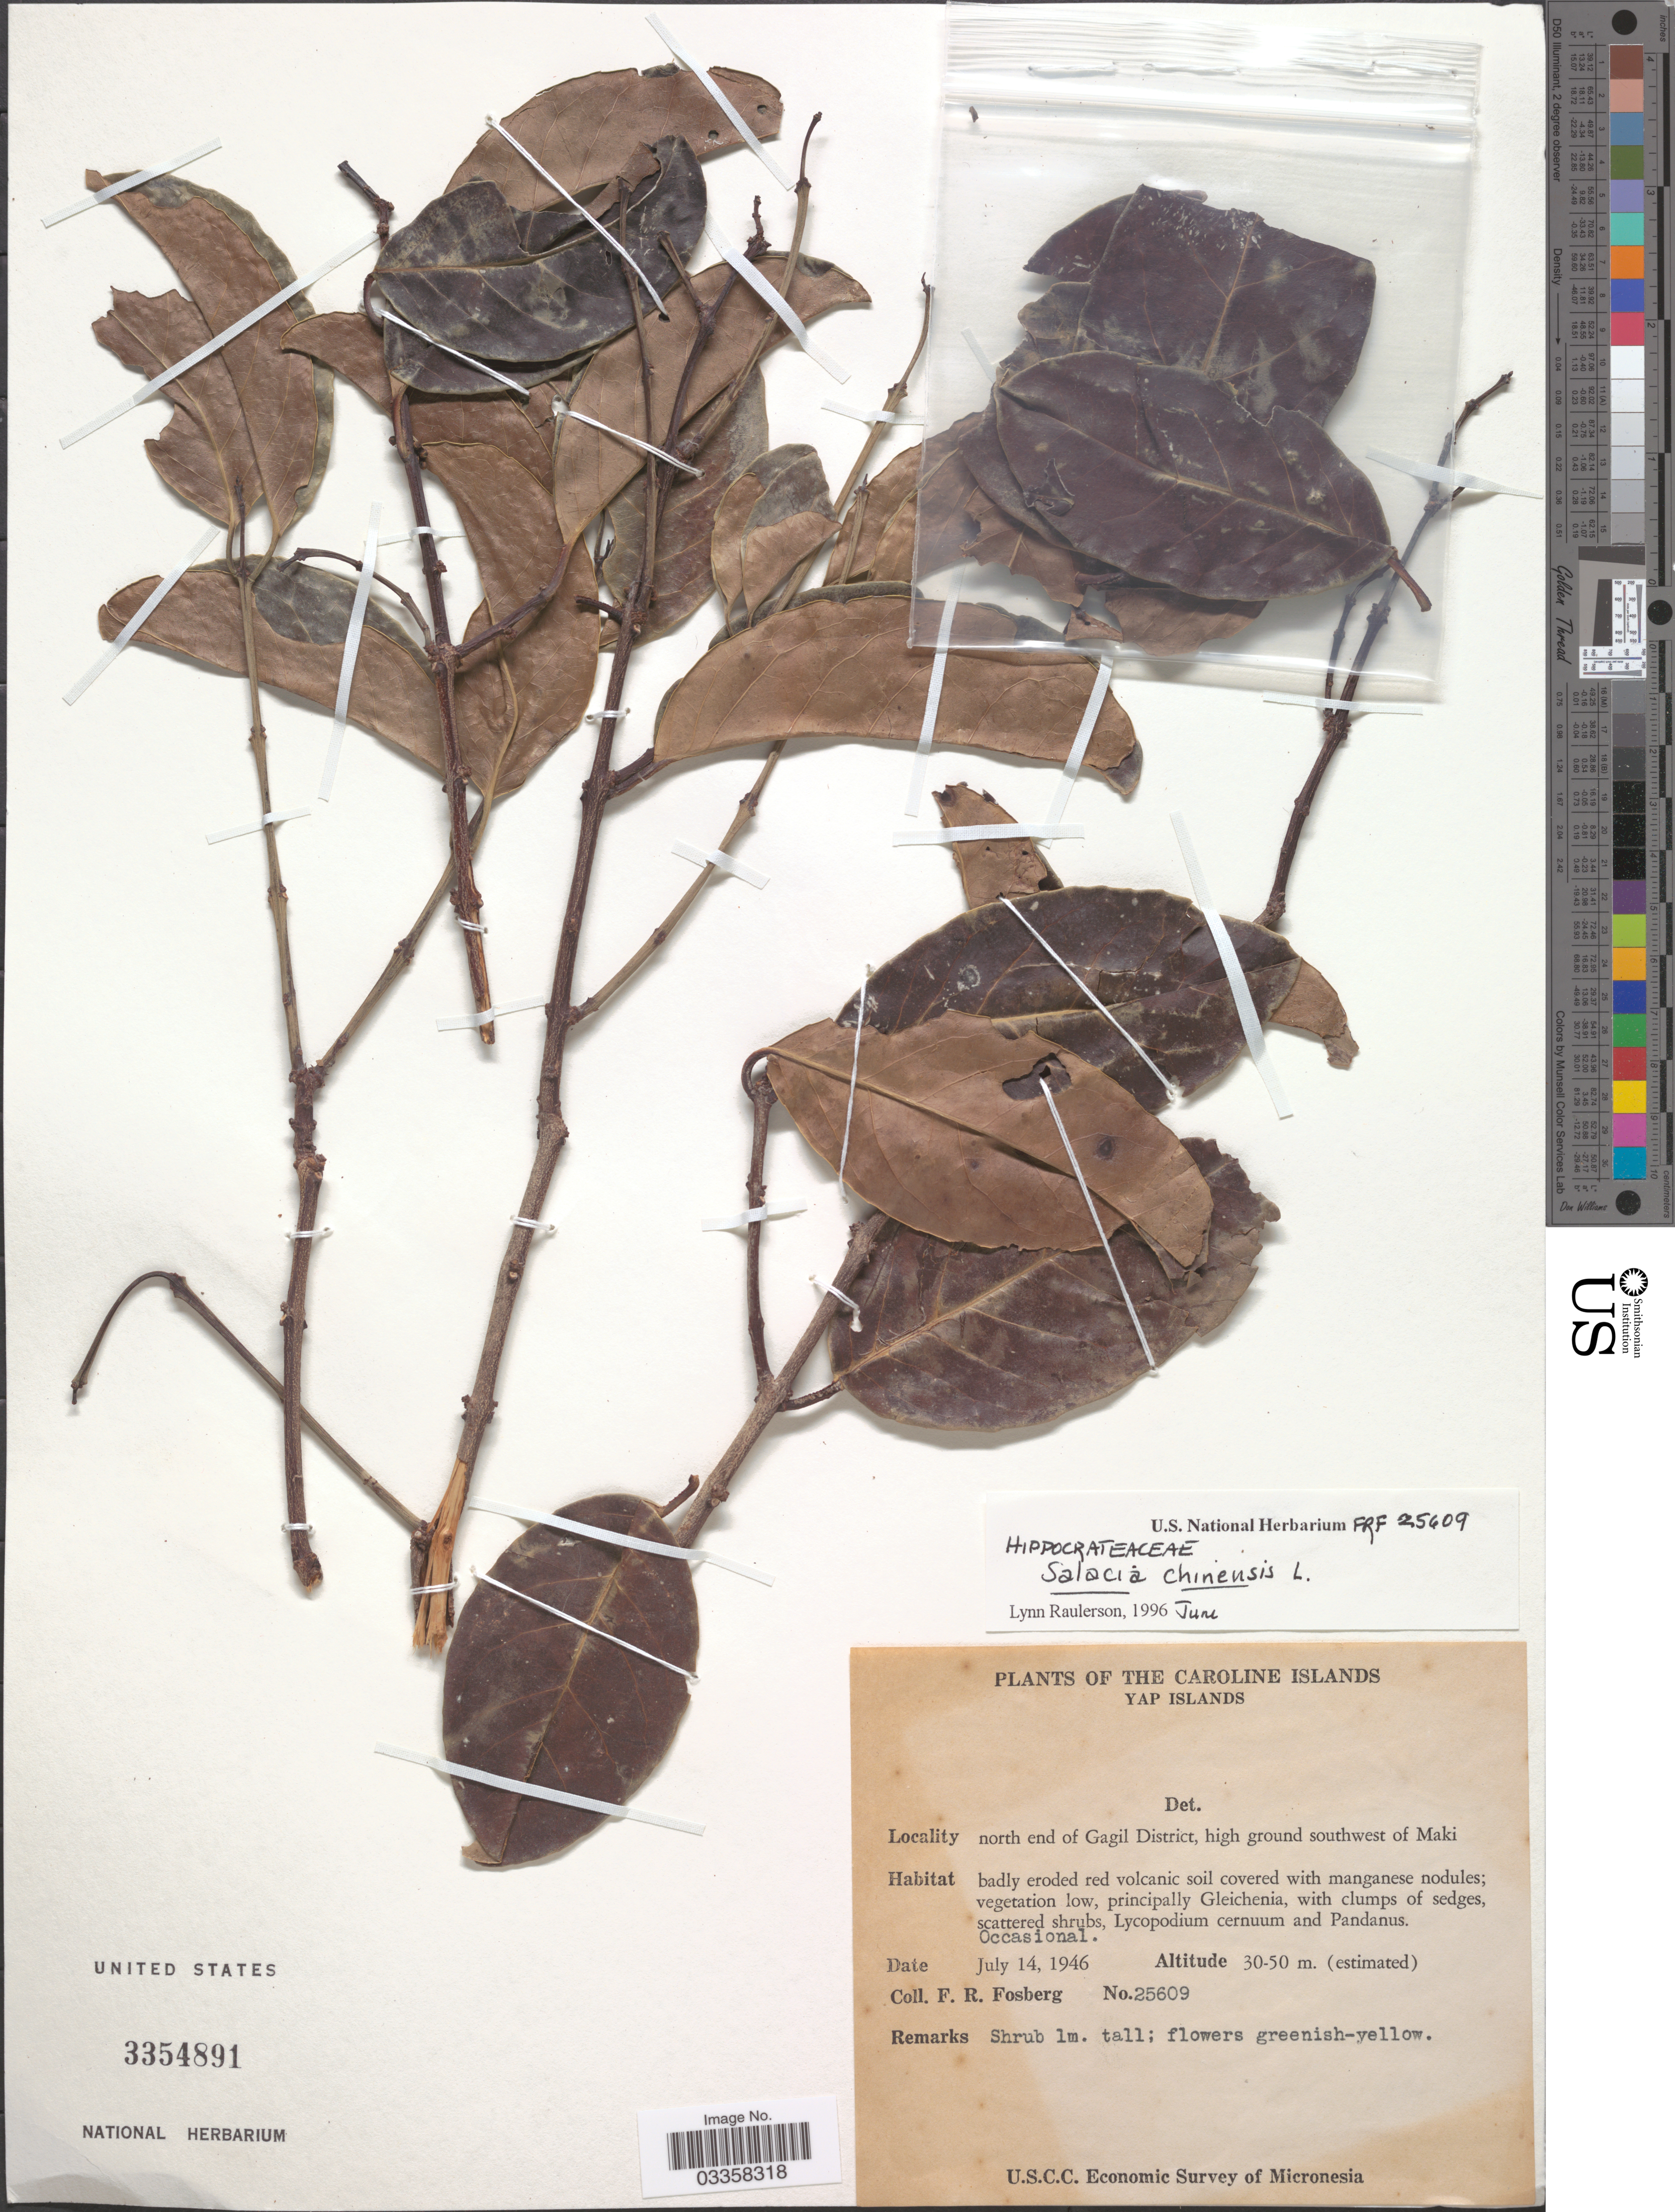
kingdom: Plantae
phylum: Tracheophyta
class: Magnoliopsida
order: Celastrales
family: Celastraceae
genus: Salacia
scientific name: Salacia chinensis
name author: L.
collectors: F. R. Fosberg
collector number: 25609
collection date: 1946-07-14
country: Micronesia, Federated States of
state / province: Yap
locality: Caroline Islands. Yap Islands. North end of Gagil District, high ground southwest of Maki.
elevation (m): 30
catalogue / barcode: US 3354891